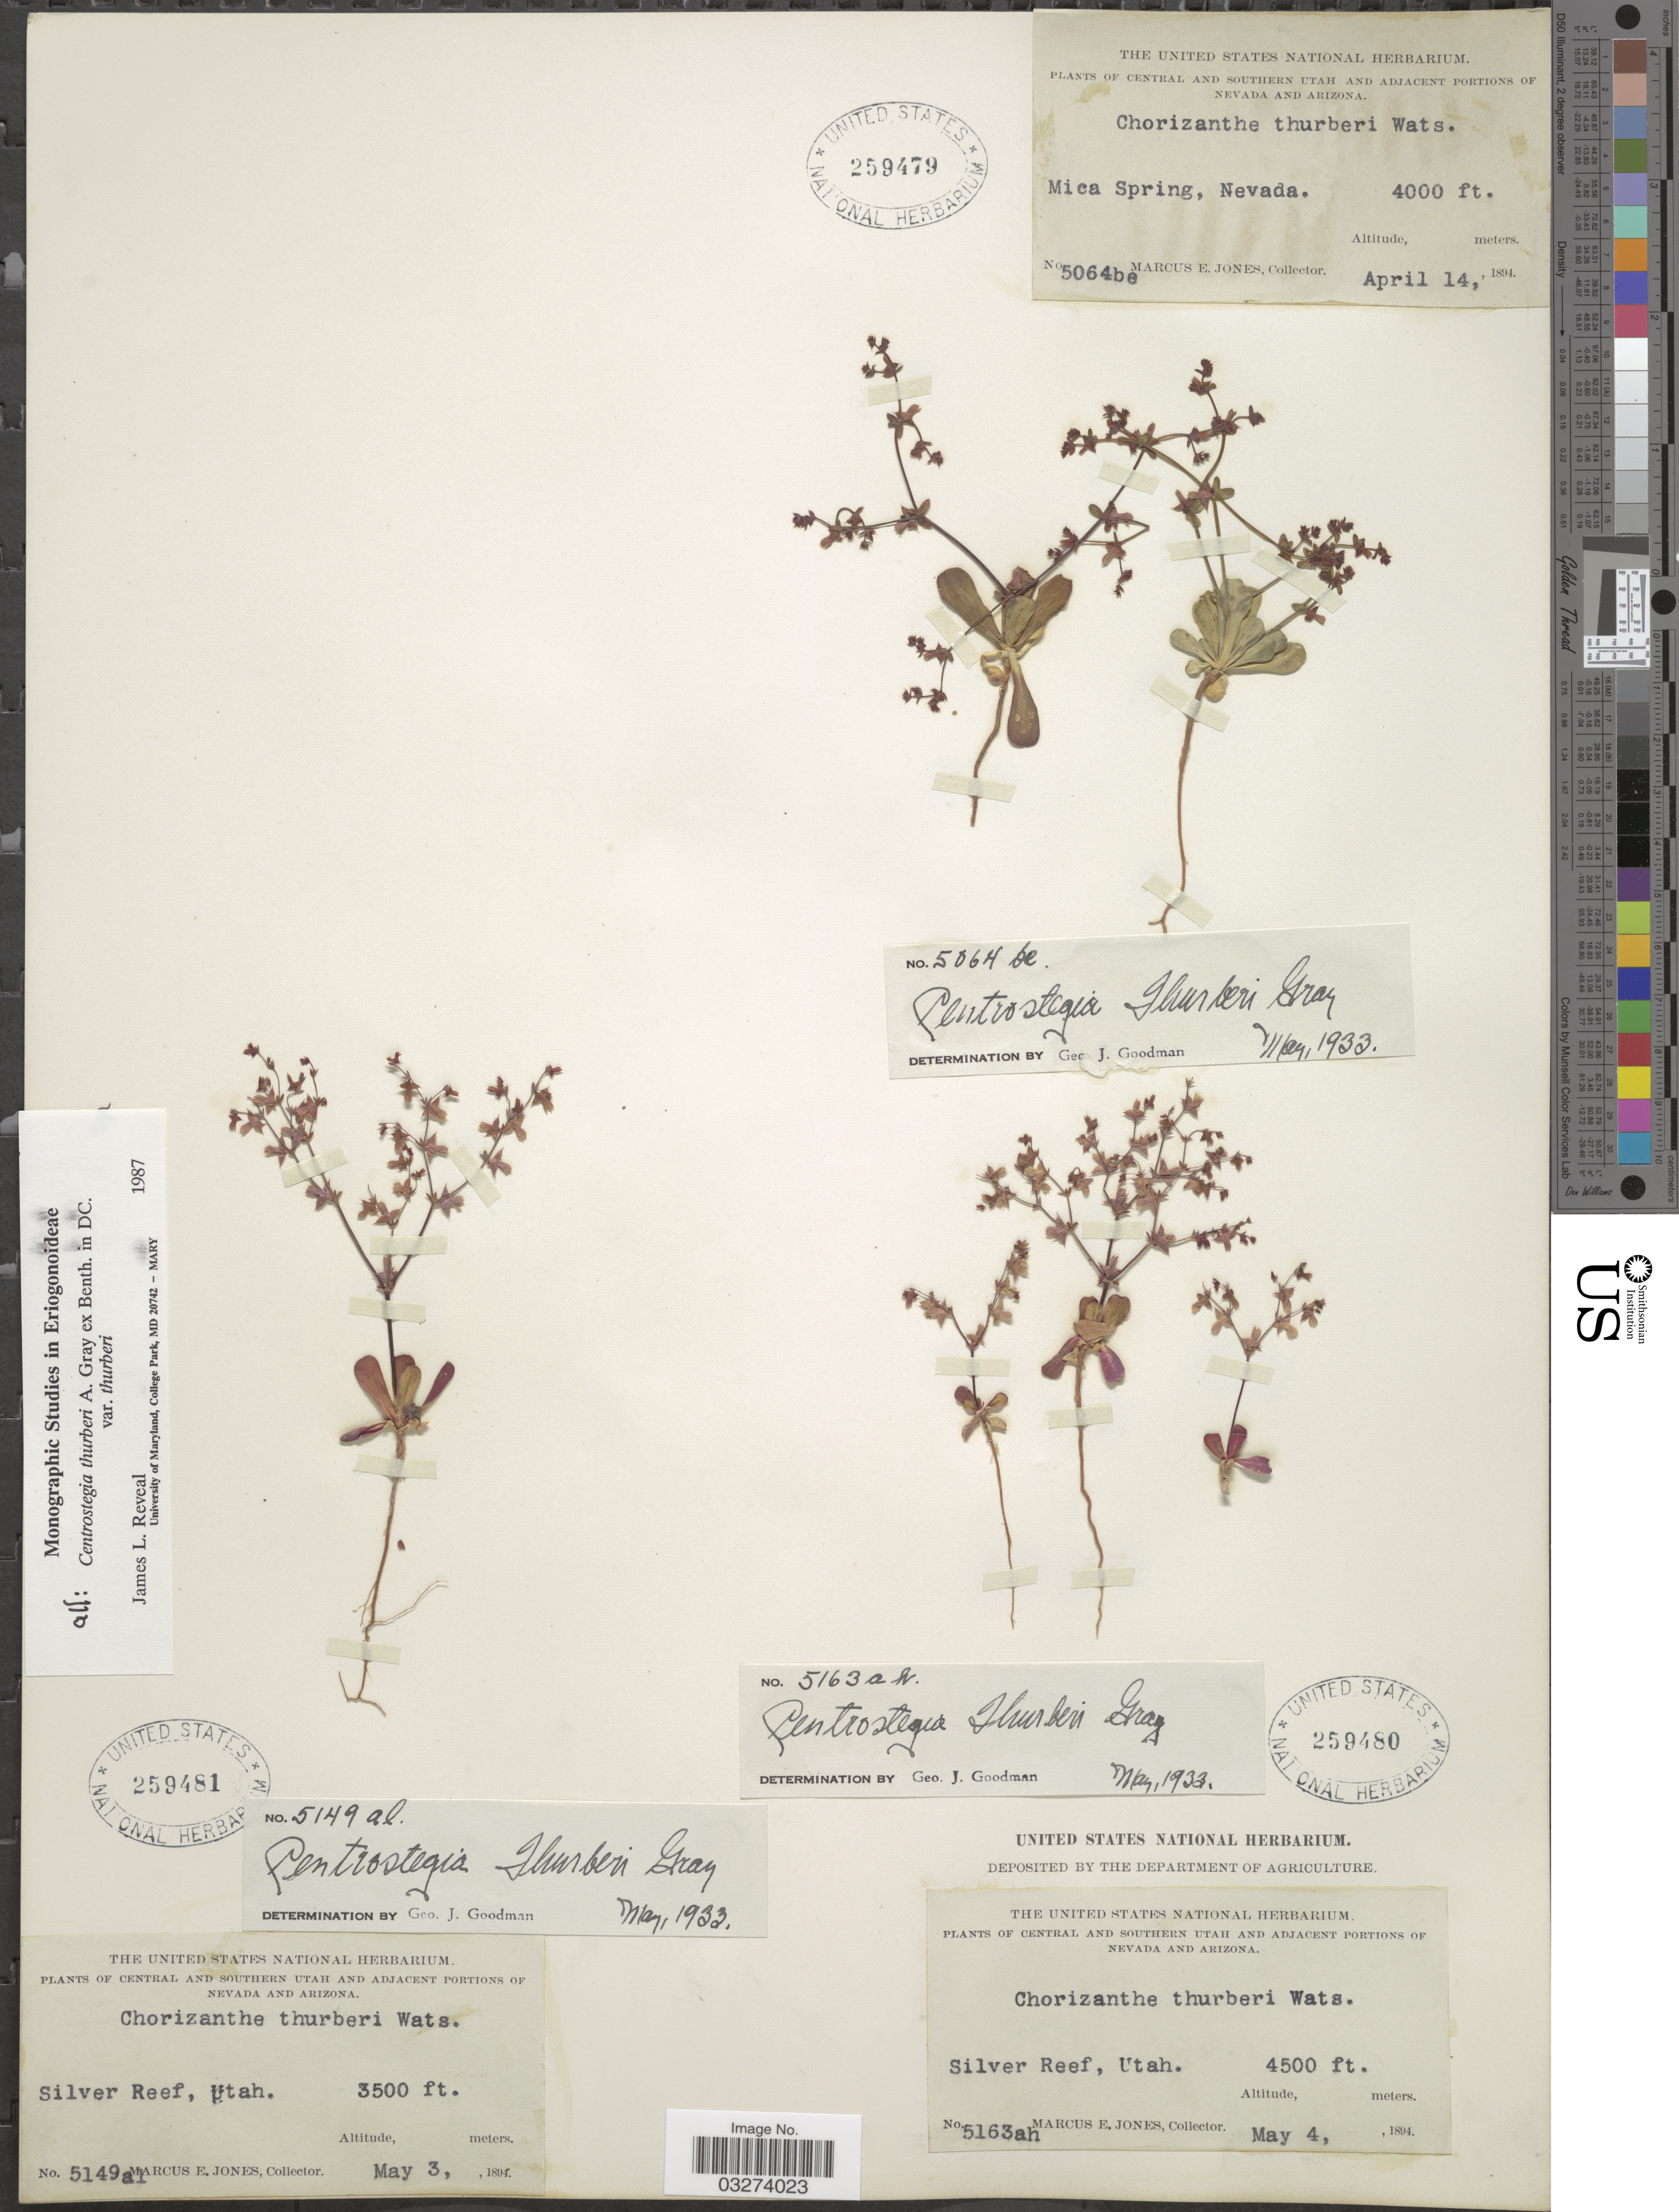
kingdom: Plantae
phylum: Tracheophyta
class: Magnoliopsida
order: Caryophyllales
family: Polygonaceae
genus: Centrostegia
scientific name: Centrostegia thurberi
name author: A. Gray ex Benth.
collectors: M. E. Jones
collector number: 5064be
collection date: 1894-04-14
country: United States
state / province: Nevada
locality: Mica Spring.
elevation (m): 1219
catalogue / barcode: US 259479